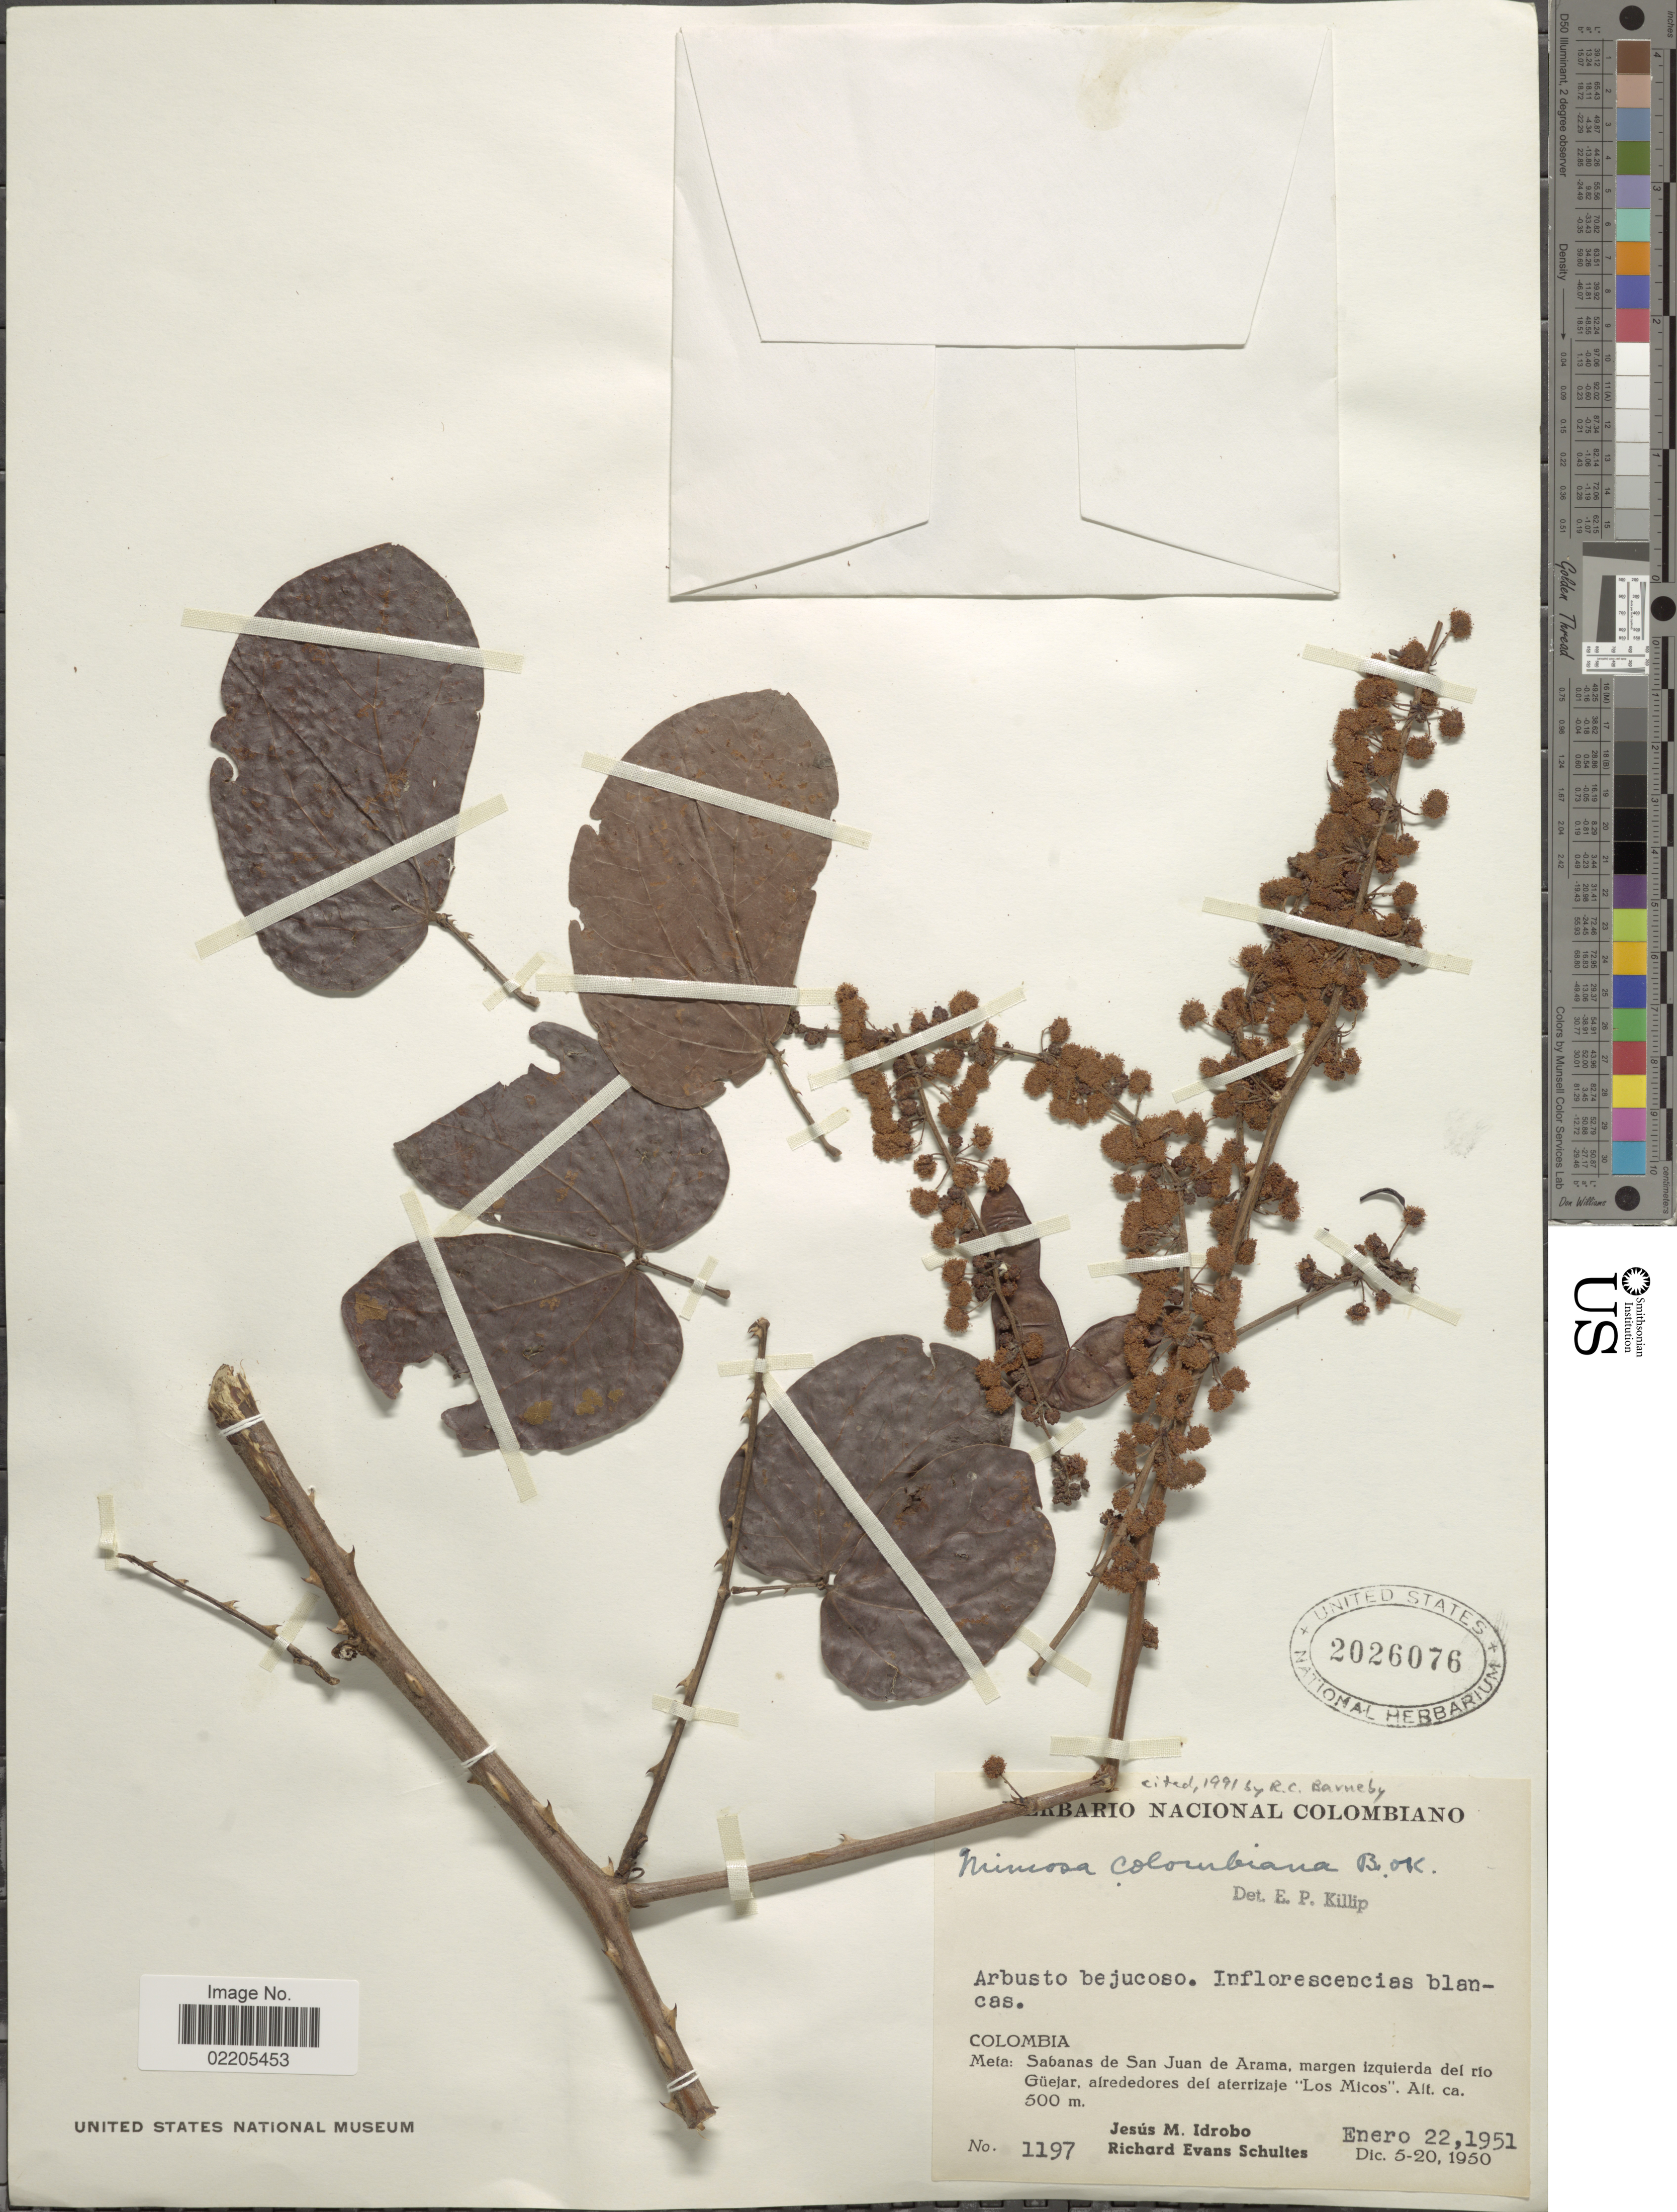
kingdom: Plantae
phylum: Tracheophyta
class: Magnoliopsida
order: Fabales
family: Fabaceae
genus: Mimosa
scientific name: Mimosa colombiana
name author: Britton & Killip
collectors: J. M. Idrobo & R. E. Schultes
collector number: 1197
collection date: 1951-01-22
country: Colombia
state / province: Meta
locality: Sabanas de San Juan de arama, margen izquierda del rio Guejar, alrededores del aterrizaje "Los Micos".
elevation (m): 500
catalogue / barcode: US 2026076